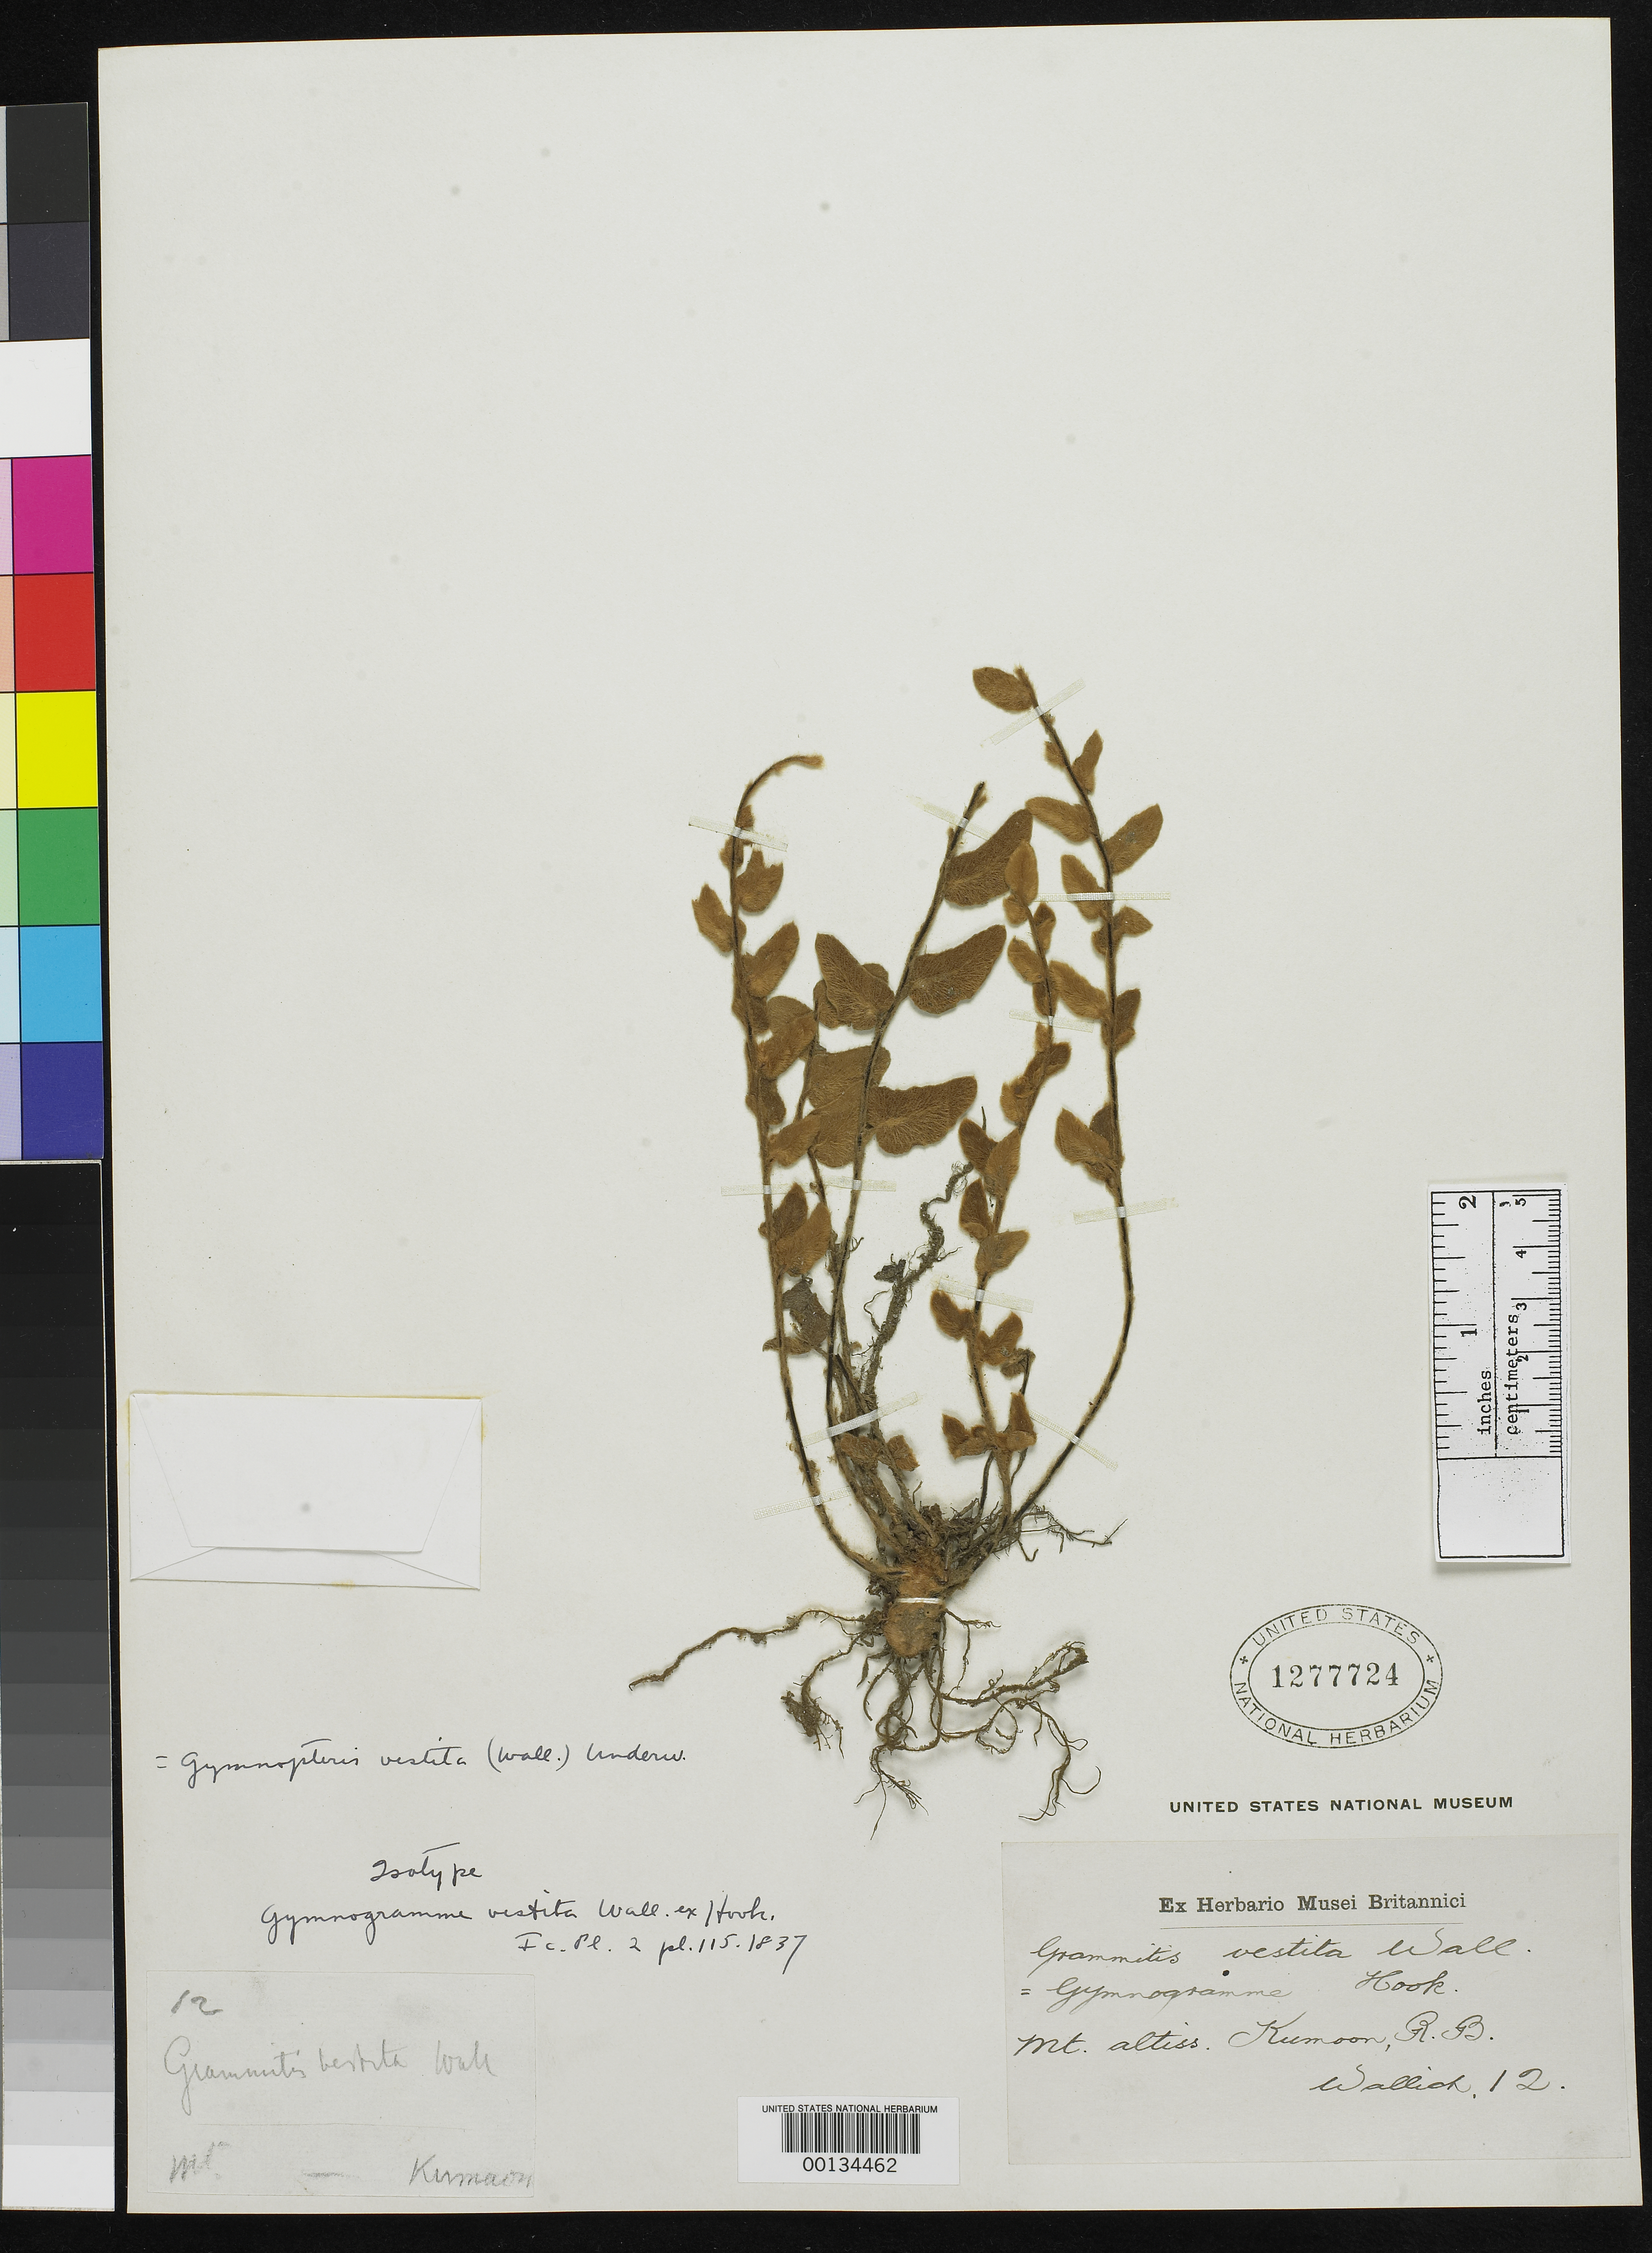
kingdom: Plantae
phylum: Tracheophyta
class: Polypodiopsida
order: Polypodiales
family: Pteridaceae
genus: Gymnogramma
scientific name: Gymnogramma vestita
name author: Wall. ex Hook.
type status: Type Collection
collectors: N. Wallich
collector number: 12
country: India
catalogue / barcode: US 1277724